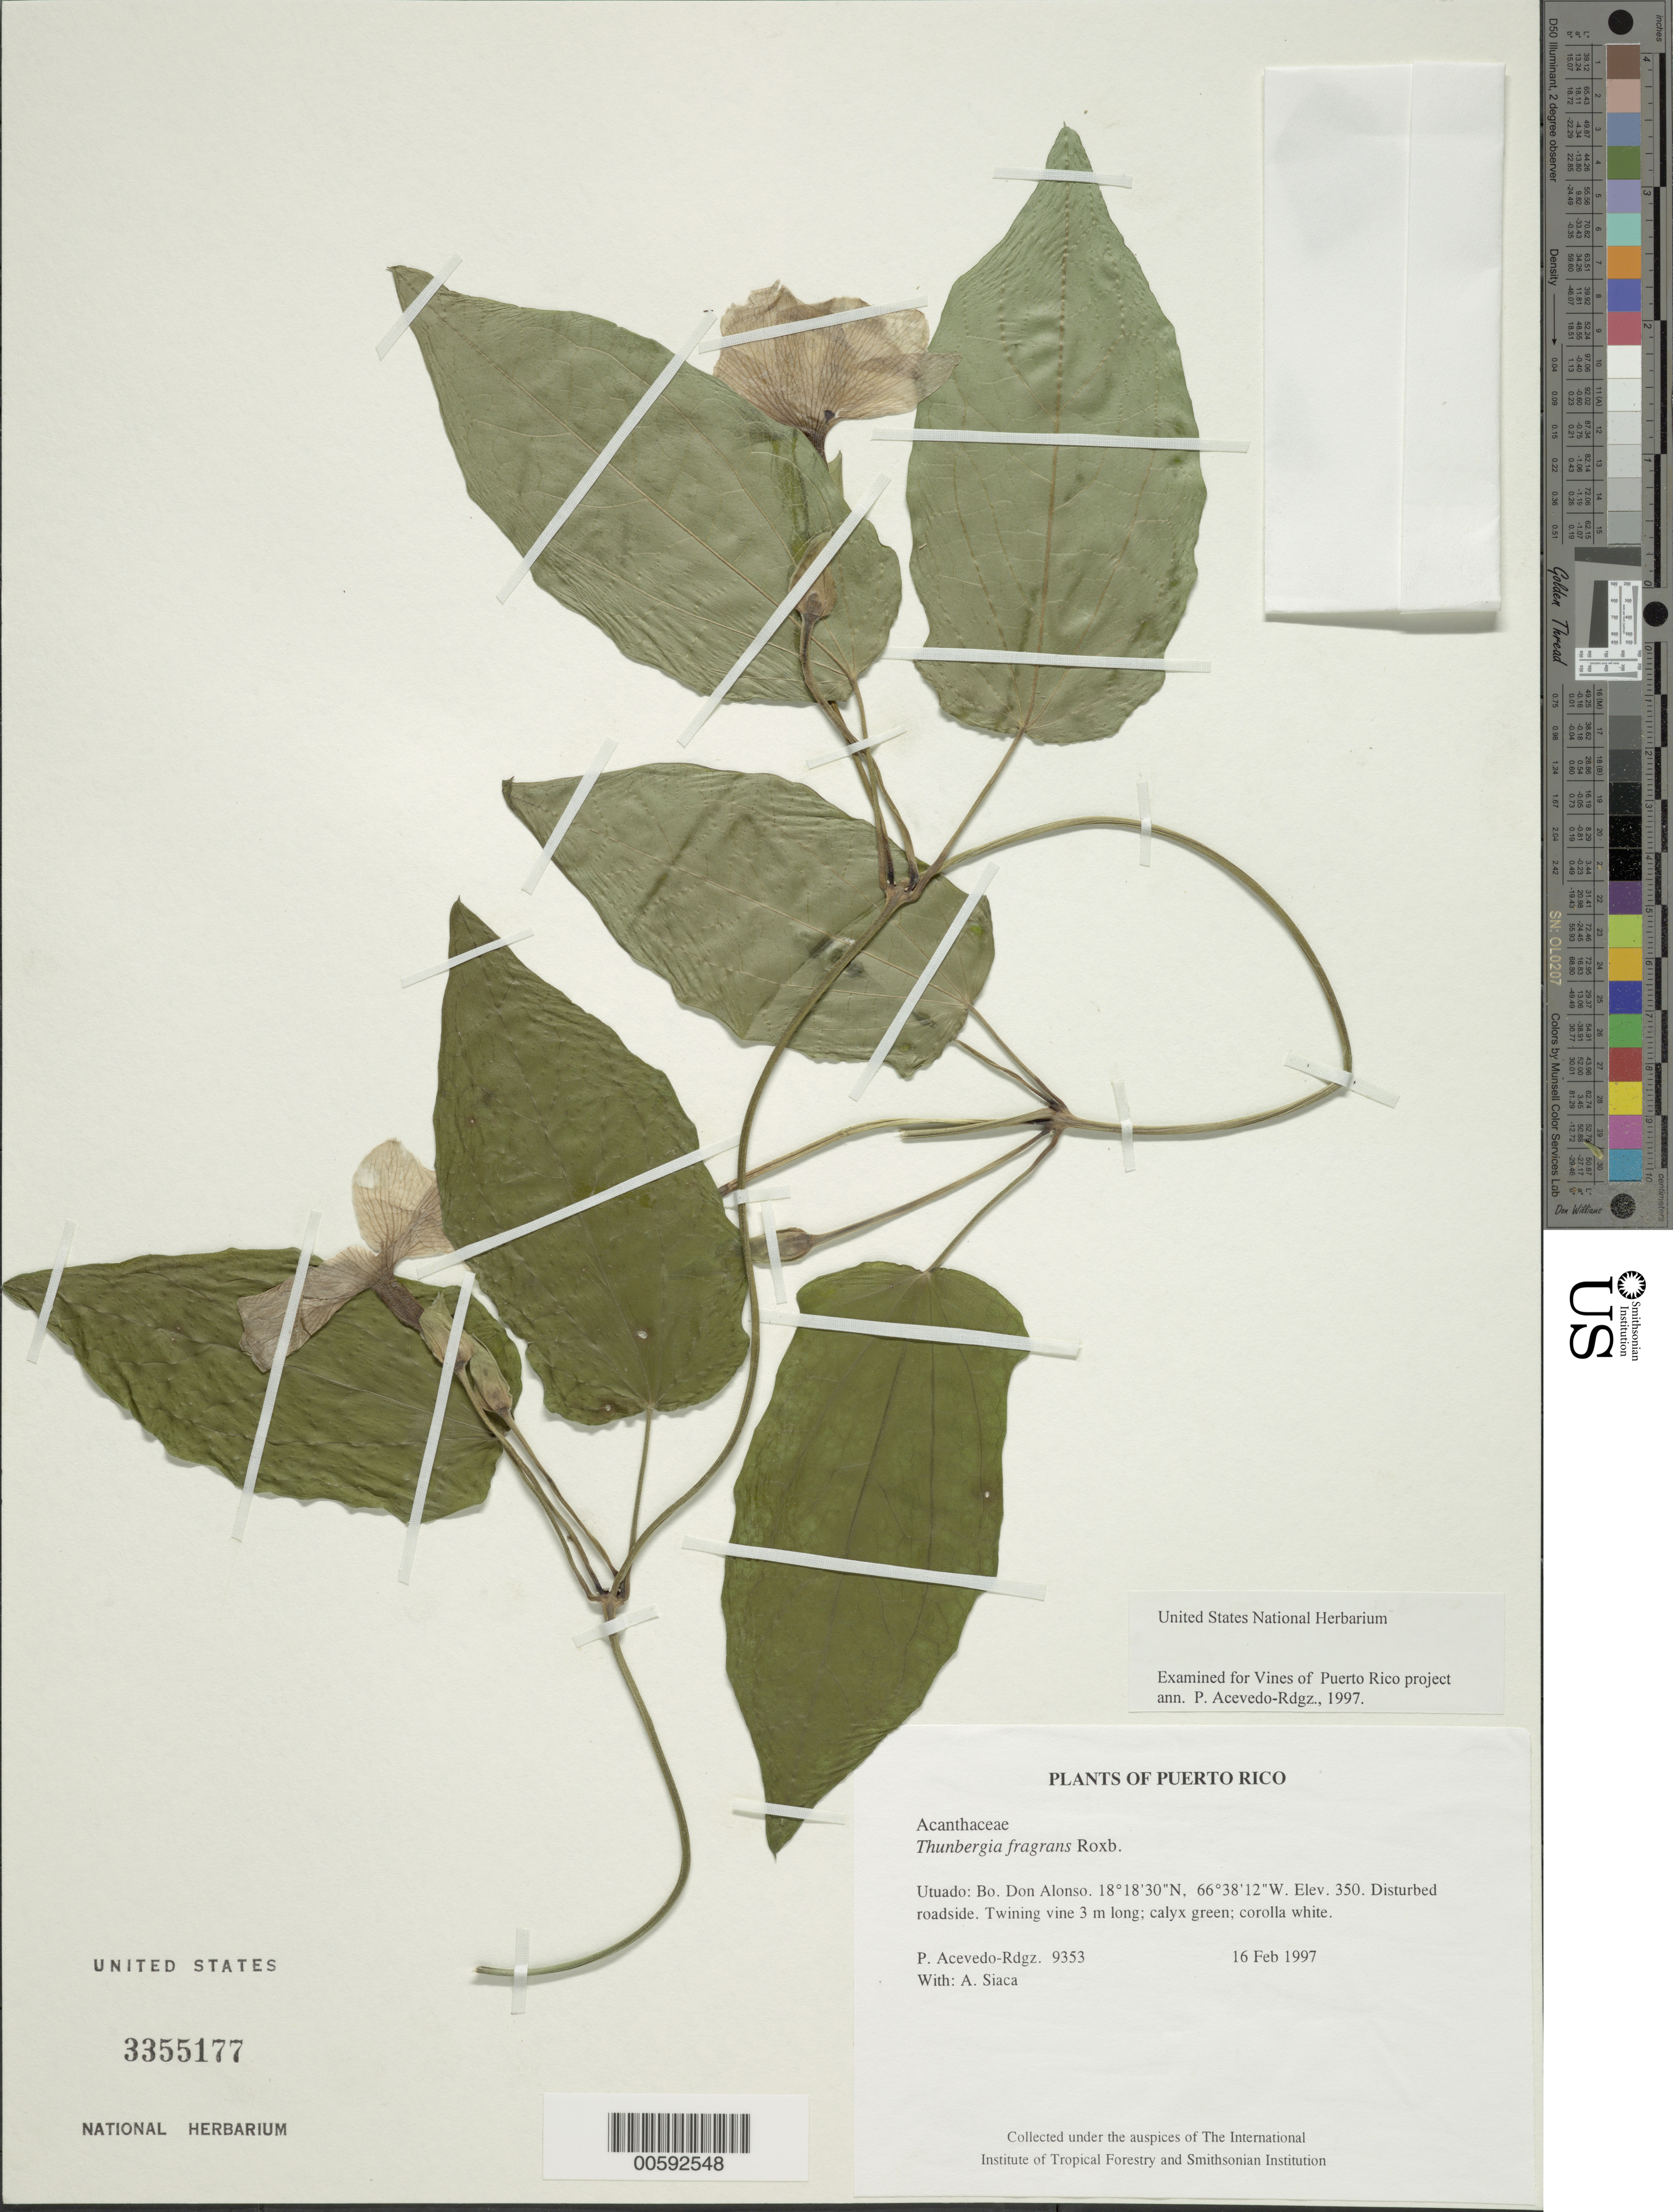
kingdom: Plantae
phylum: Tracheophyta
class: Magnoliopsida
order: Lamiales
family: Acanthaceae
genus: Thunbergia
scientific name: Thunbergia fragrans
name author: Roxb.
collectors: P. Acevedo-Rodr. & A. Siaca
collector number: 9353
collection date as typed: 16 Feb 1997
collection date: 1997-02-16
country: Puerto Rico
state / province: Utuado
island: Puerto Rico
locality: Utuado: Bo. Don Alonso.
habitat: Disturbed roadside.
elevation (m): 350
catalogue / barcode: US 3355177